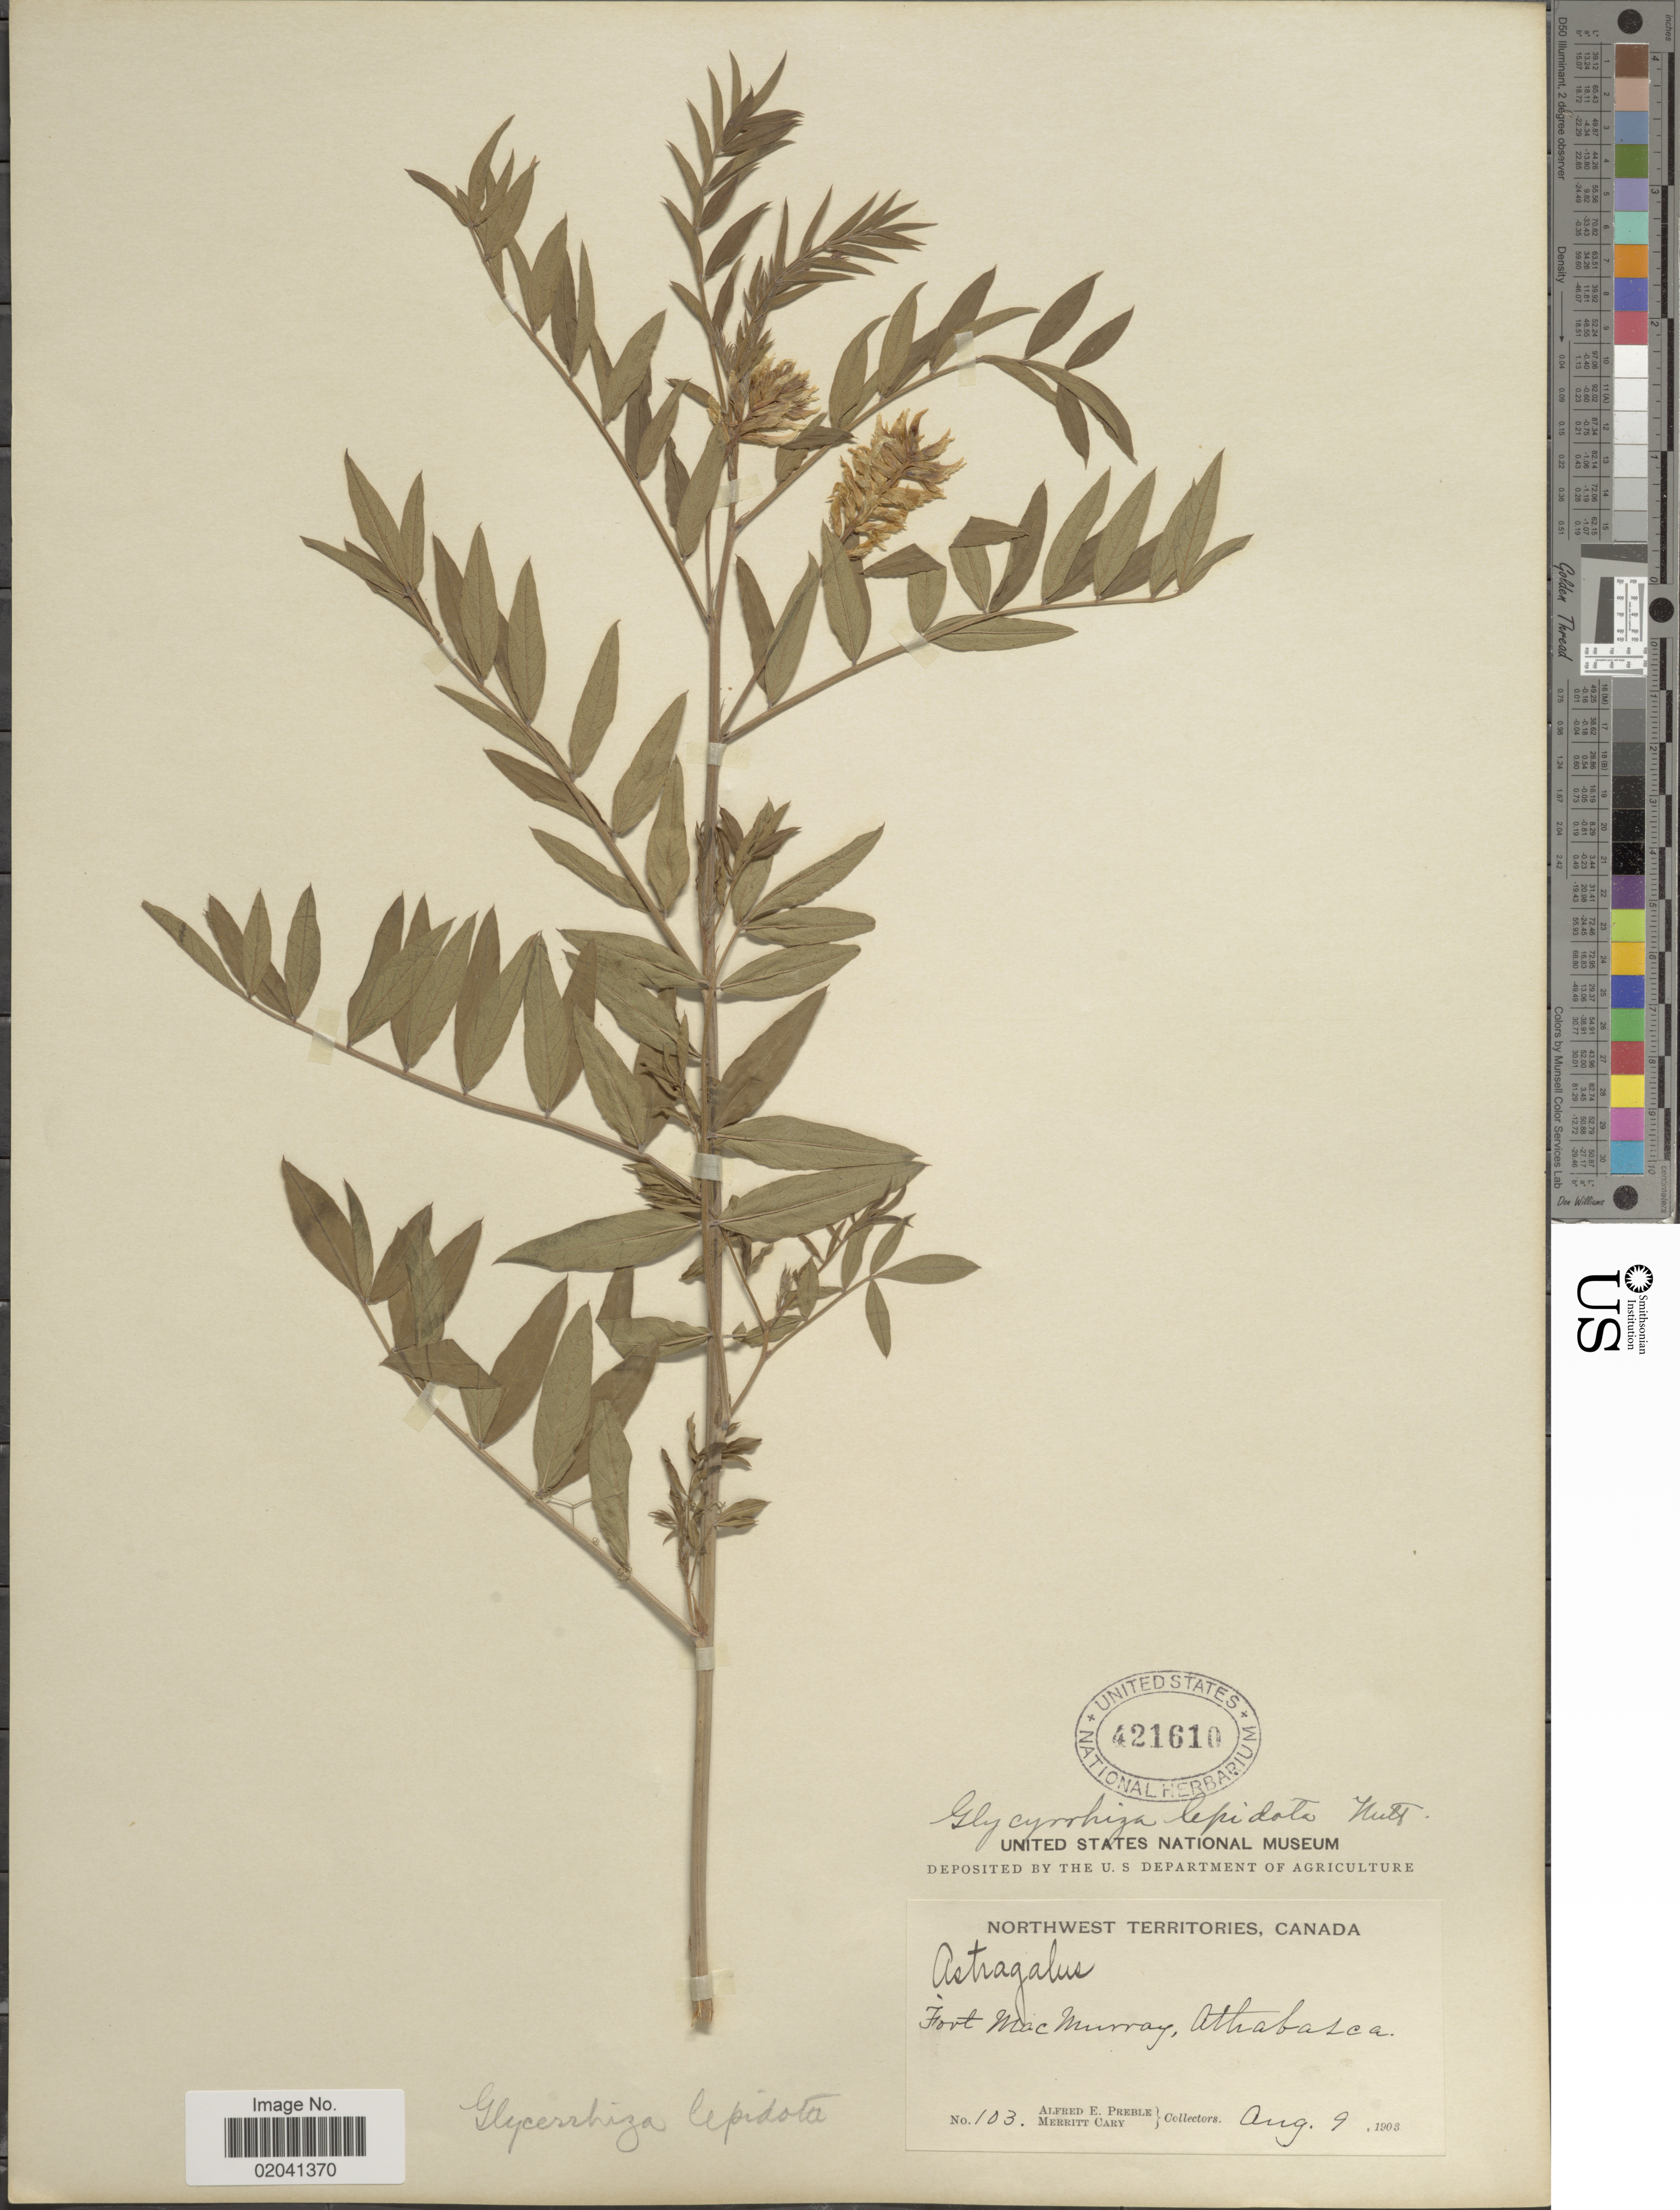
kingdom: Plantae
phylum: Tracheophyta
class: Magnoliopsida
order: Fabales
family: Fabaceae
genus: Glycyrrhiza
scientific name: Glycyrrhiza lepidota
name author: Pursh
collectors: A. Preble & M. Cary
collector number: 103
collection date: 1903-08-09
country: Canada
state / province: Northwest Territories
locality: Fort MacMurray, Athabasca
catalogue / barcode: US 421610